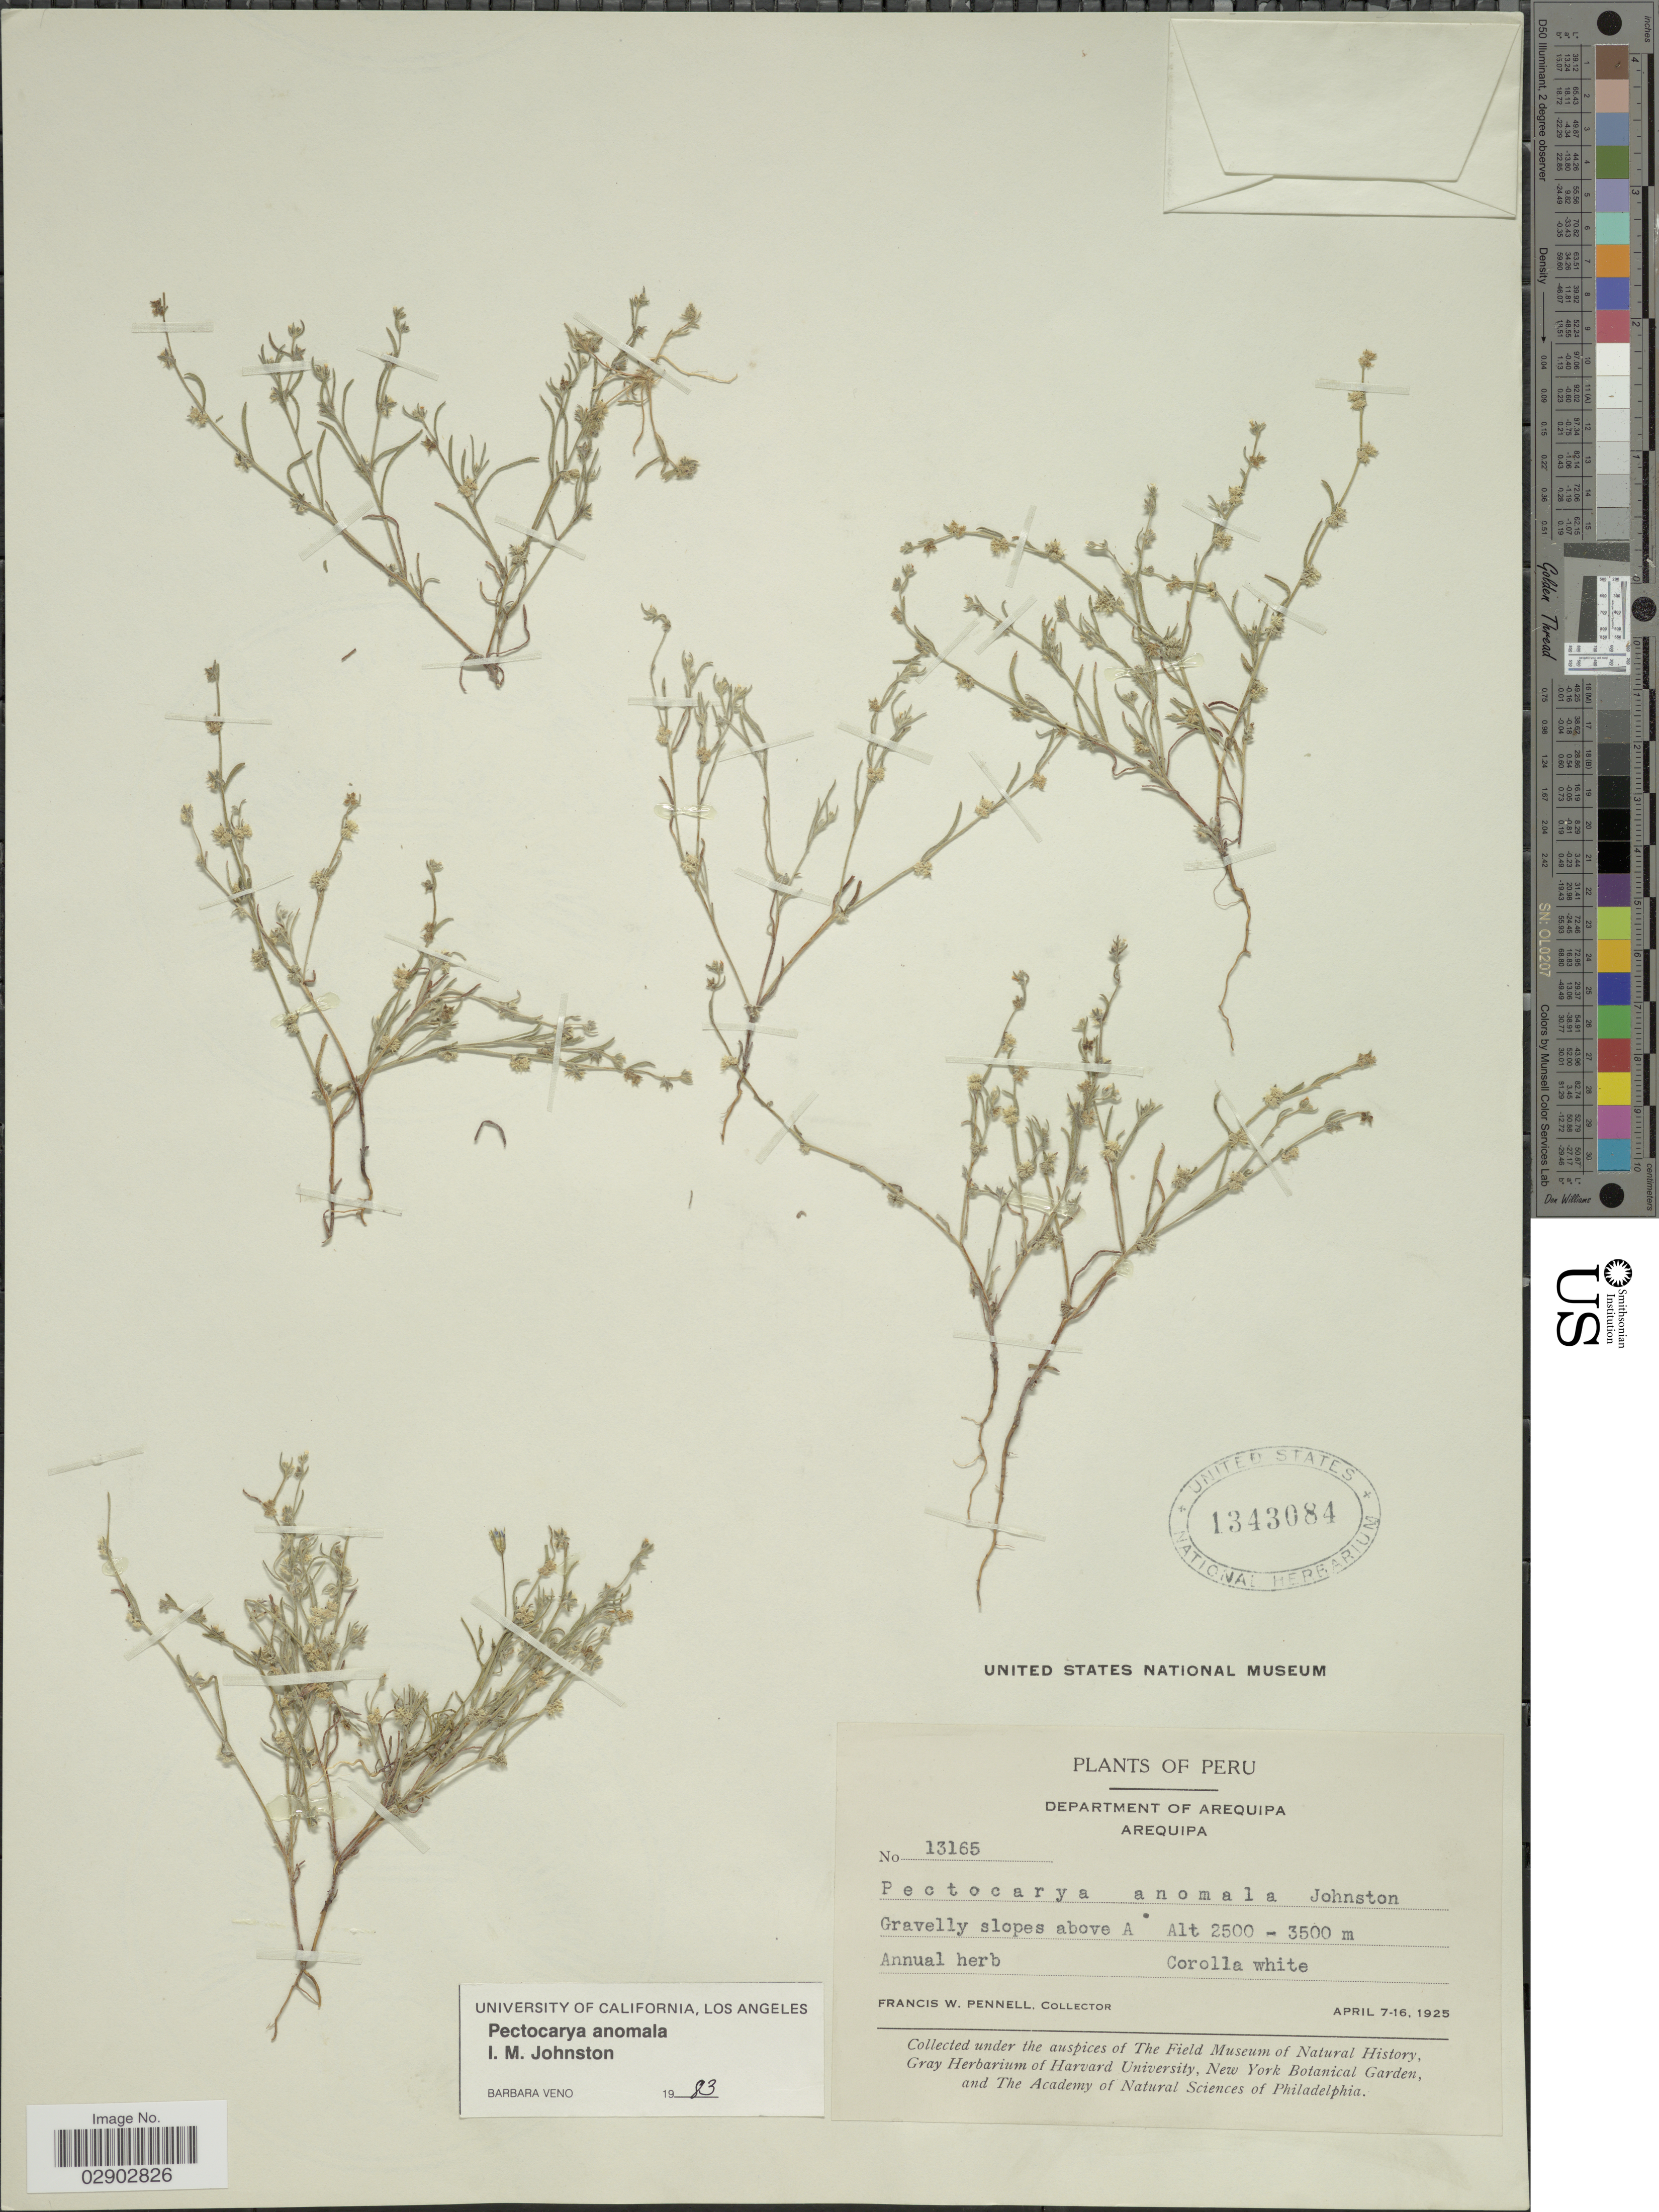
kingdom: Plantae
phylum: Tracheophyta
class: Magnoliopsida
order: Boraginales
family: Boraginaceae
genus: Pectocarya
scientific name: Pectocarya anomala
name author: I.M. Johnst.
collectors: F. W. Pennell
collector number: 13165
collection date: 1925-04-07/1925-04-16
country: Peru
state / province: Arequipa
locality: Department of Arequipa.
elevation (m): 2500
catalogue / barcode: US 1343084